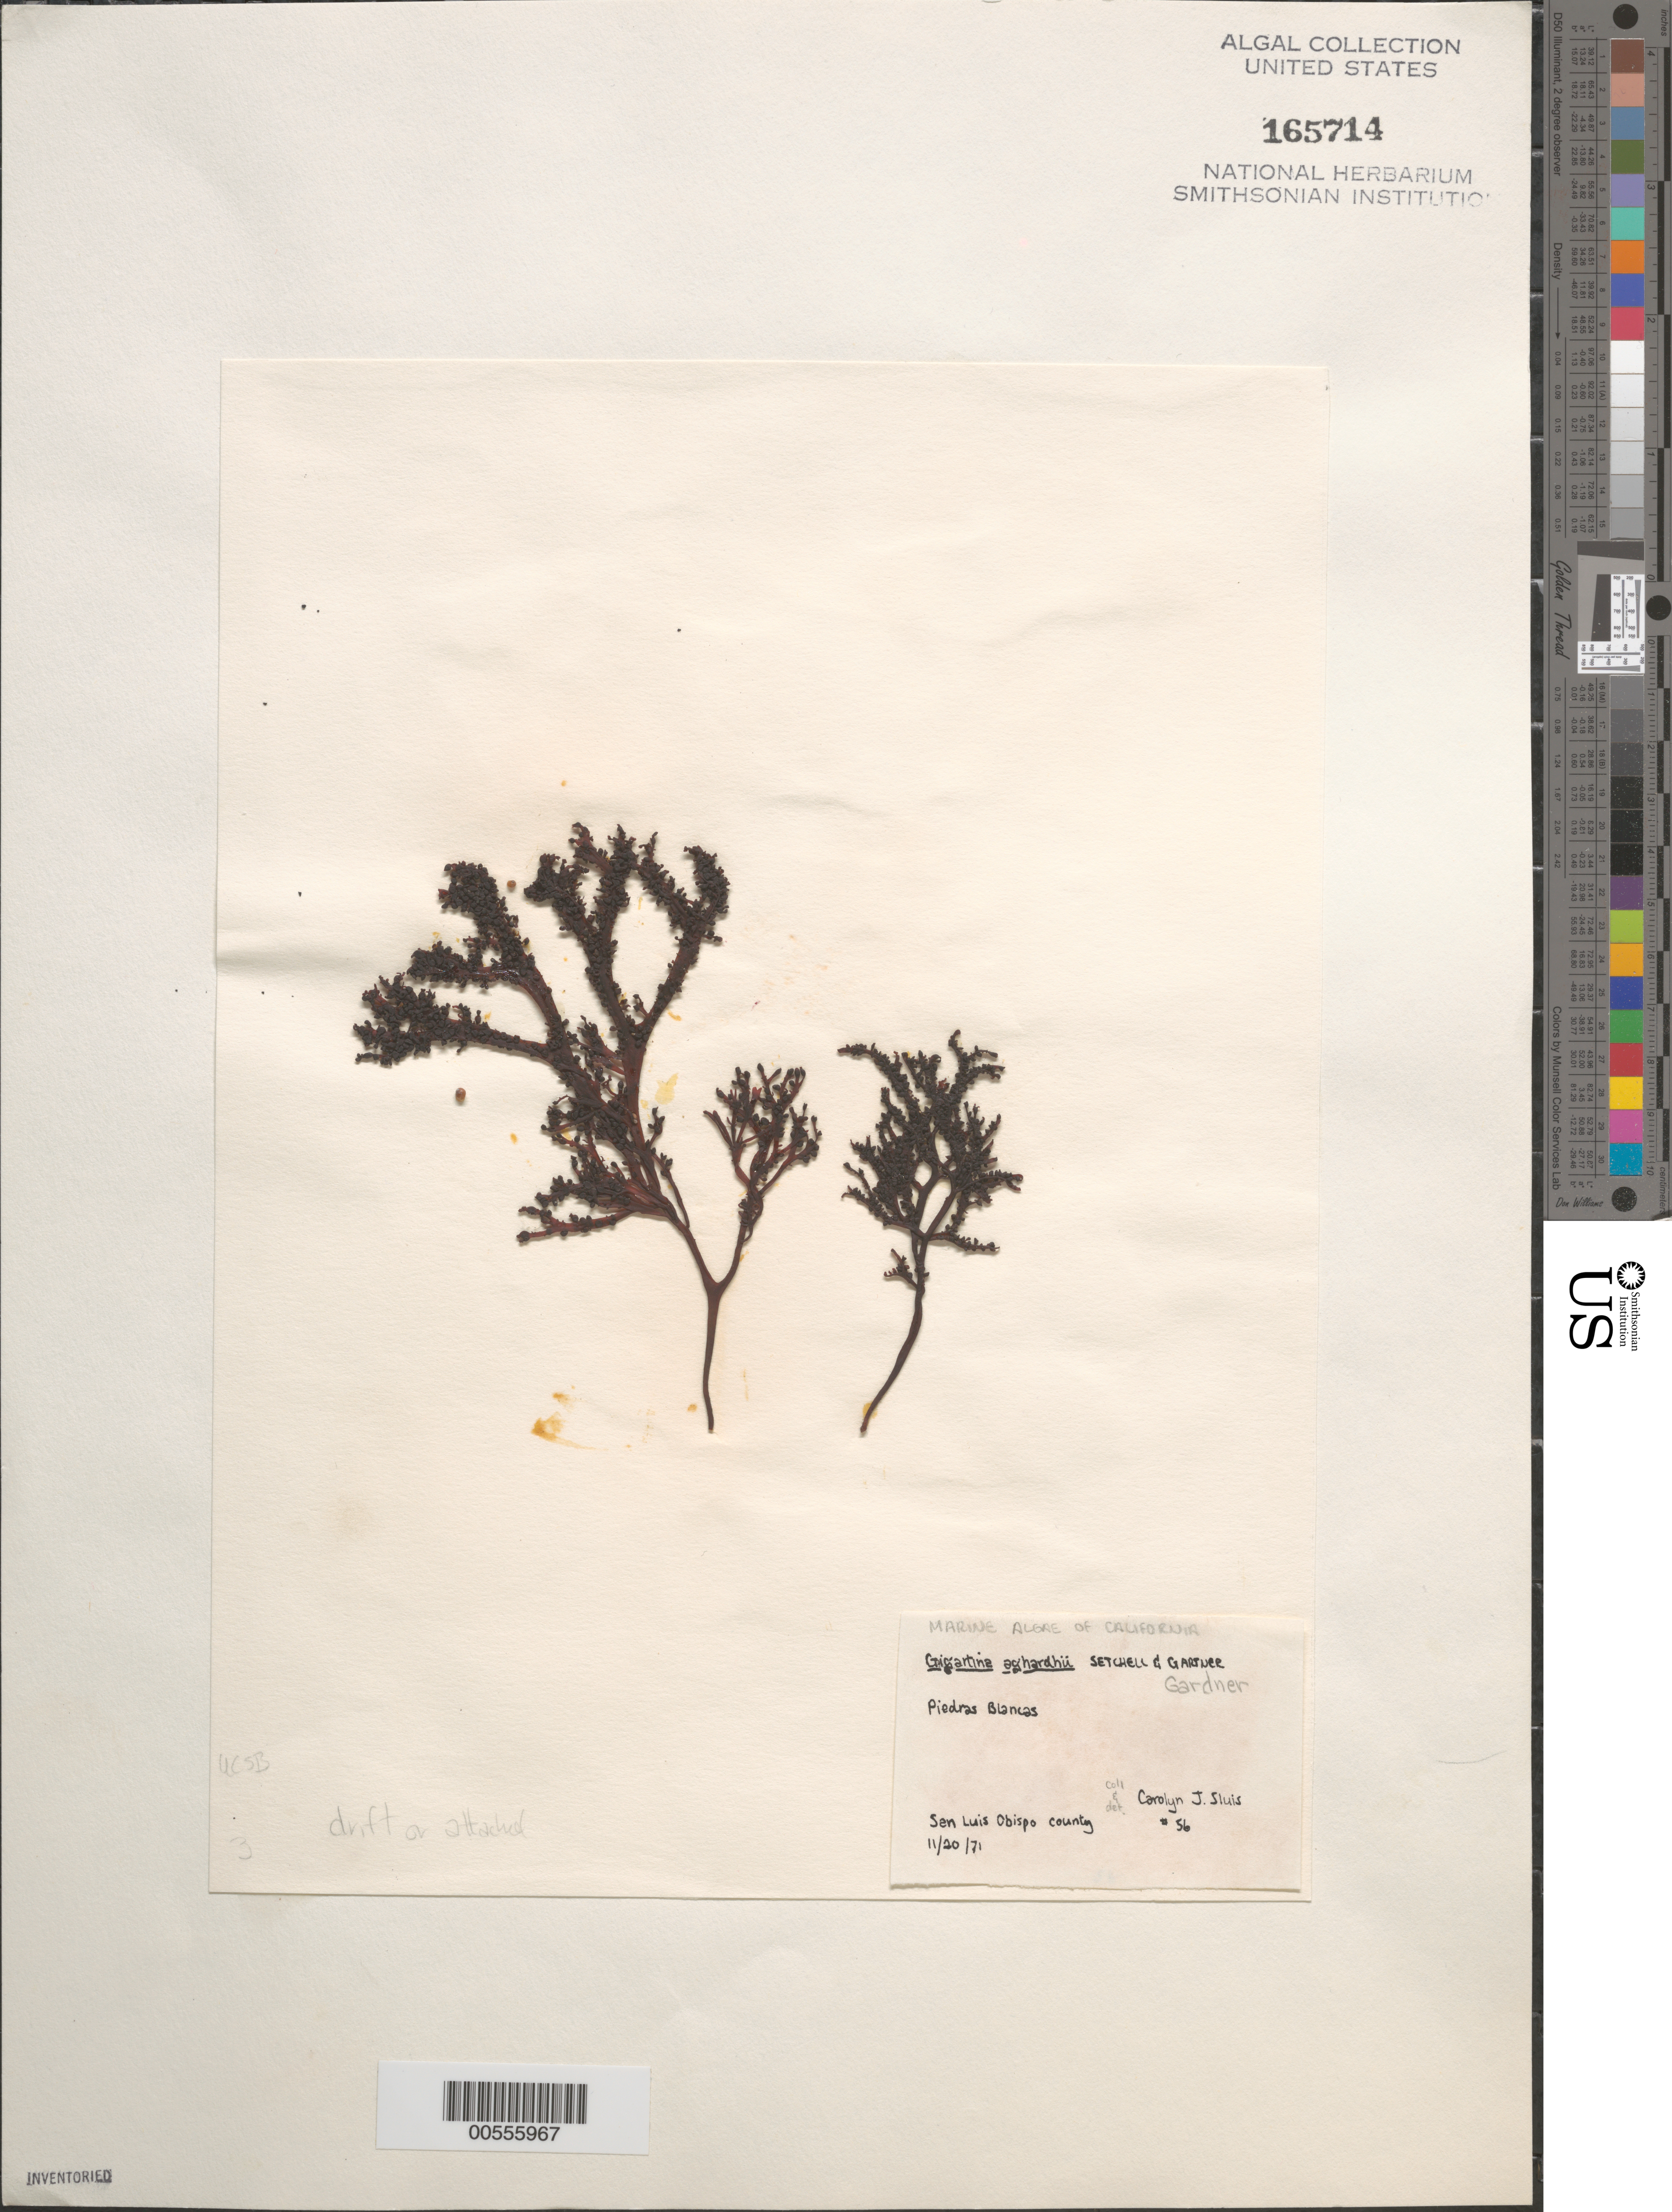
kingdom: Plantae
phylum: Rhodophyta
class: Florideophyceae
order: Gigartinales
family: Phyllophoraceae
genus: Mastocarpus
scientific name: Mastocarpus agardhii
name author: (Setchell & N.L. Gardner) S.C. Lindstrom et al.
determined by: Algae name updating Project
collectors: C. Sluis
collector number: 56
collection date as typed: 20 Nov 1971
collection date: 1971-11-20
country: United States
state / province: California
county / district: San Luis Obispo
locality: Piedras Blancas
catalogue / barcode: US 165714